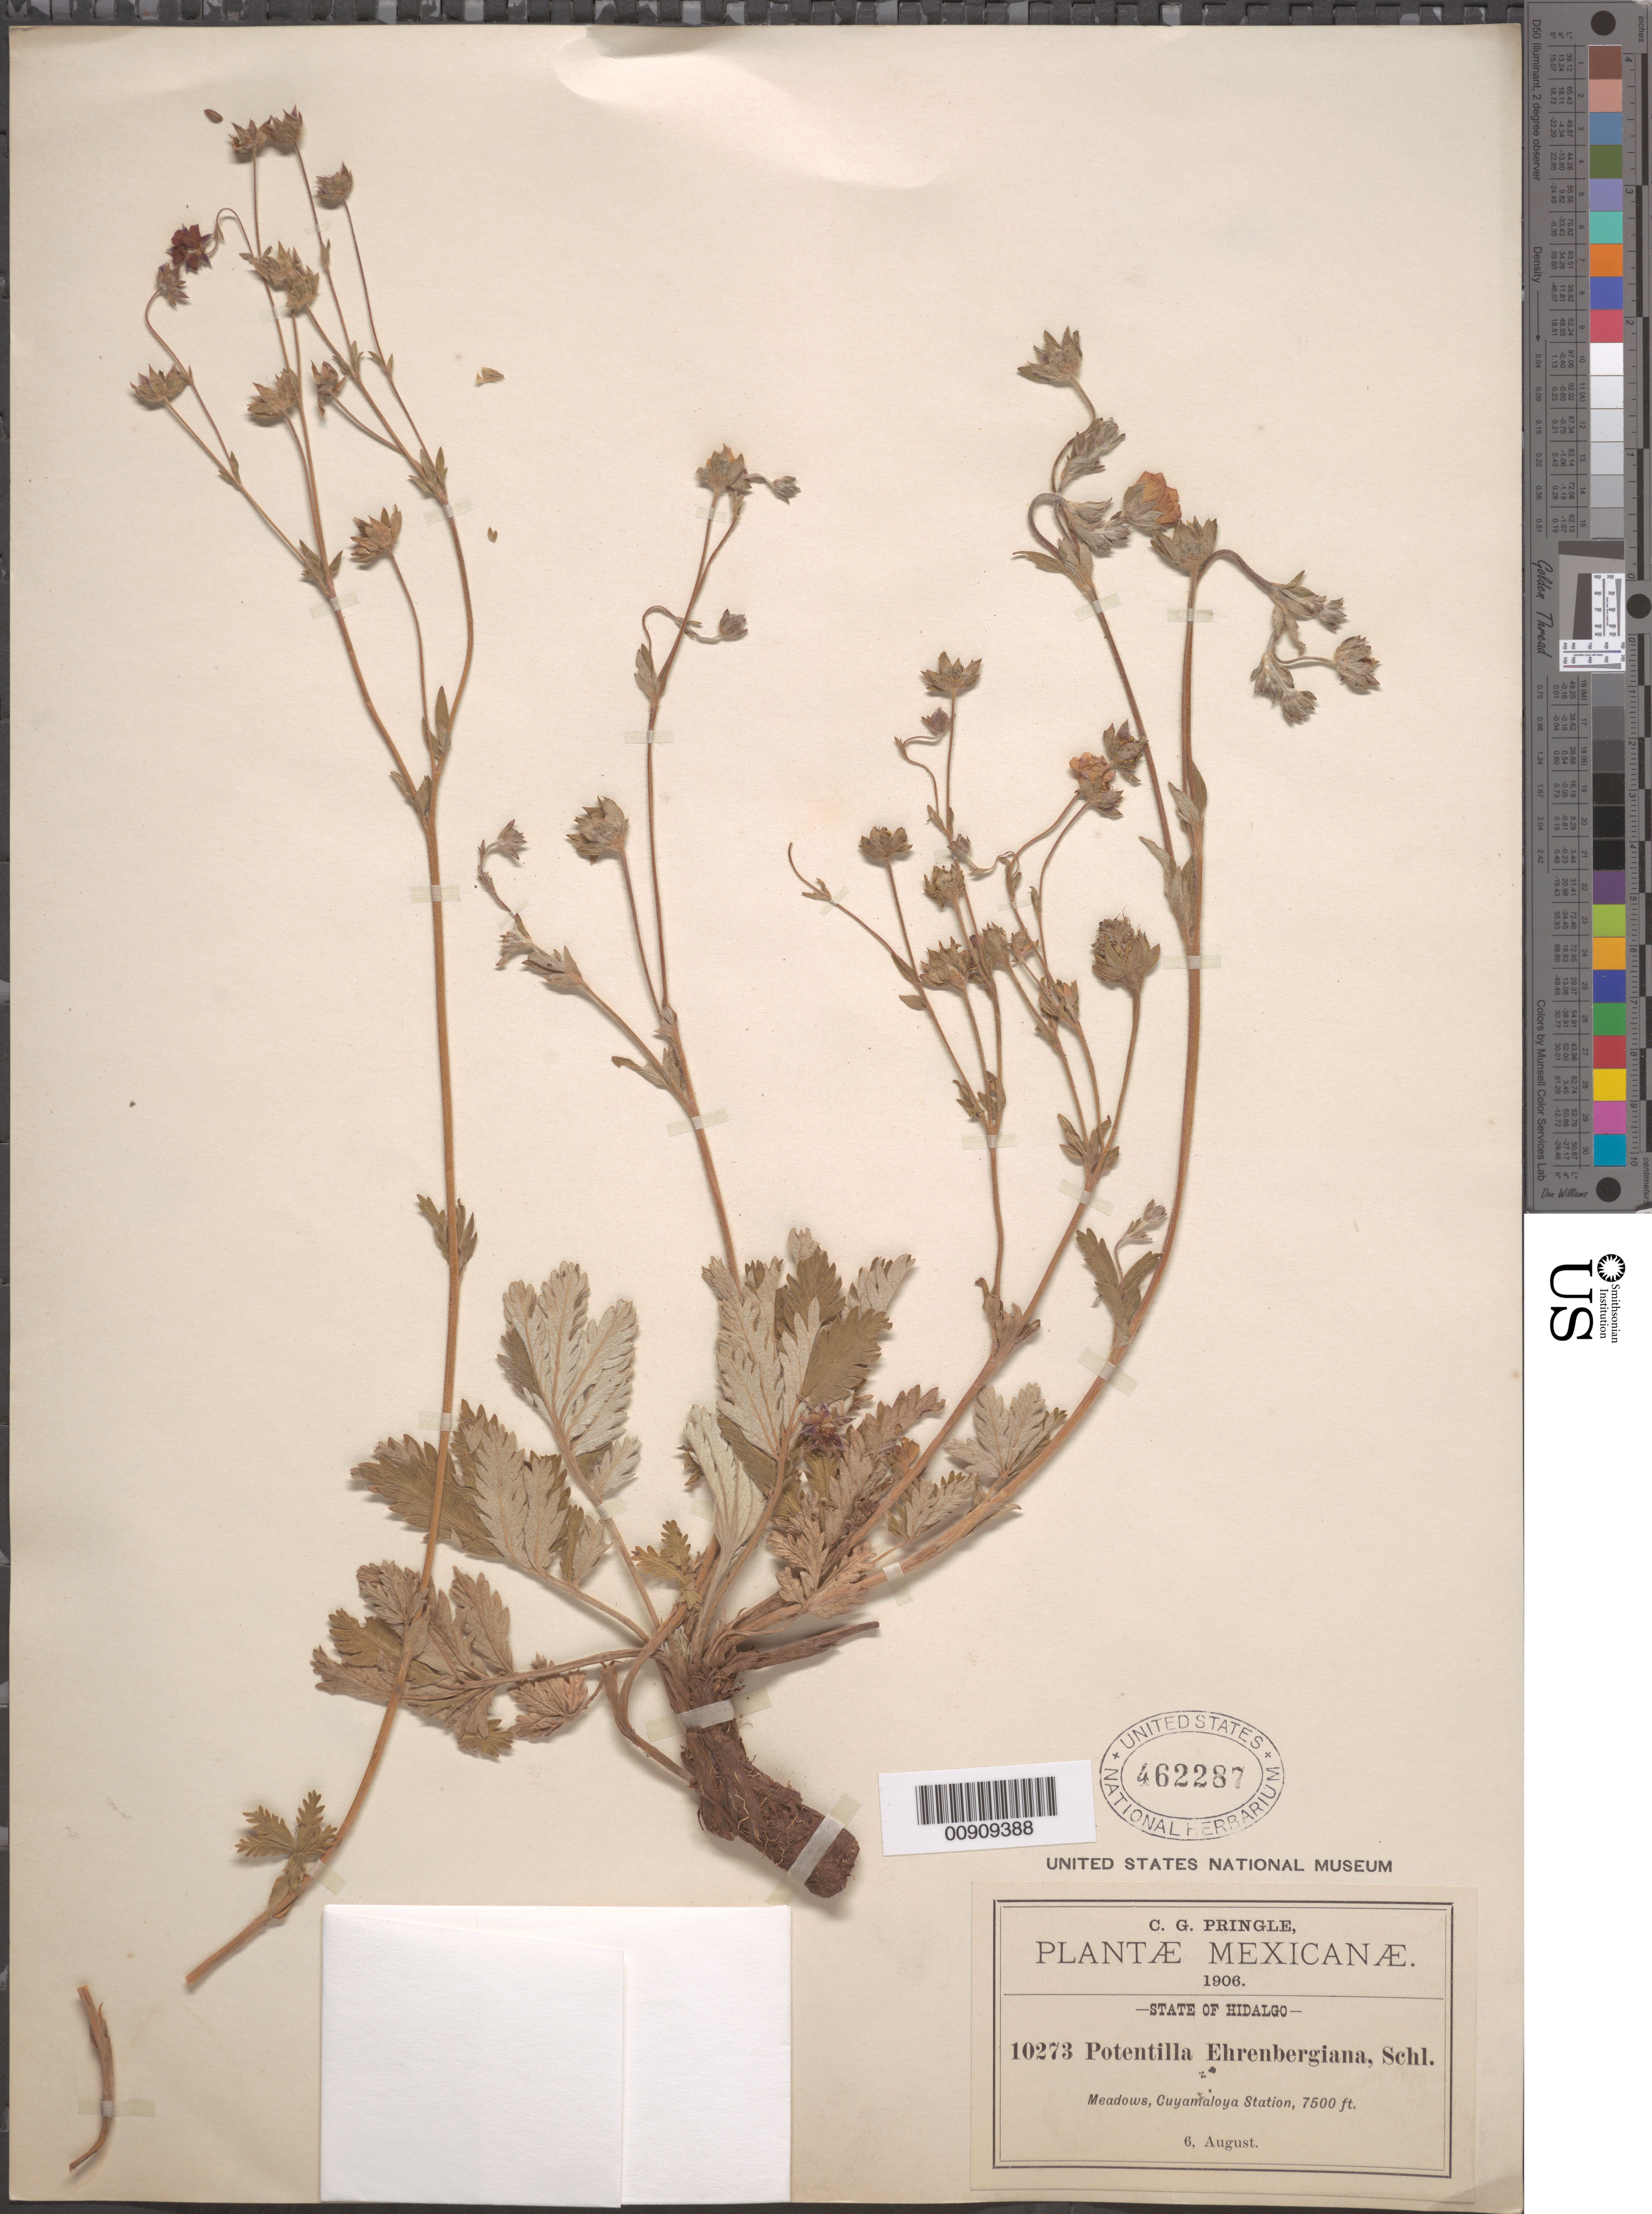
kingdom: Plantae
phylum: Tracheophyta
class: Magnoliopsida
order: Rosales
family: Rosaceae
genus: Potentilla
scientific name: Potentilla ehrenbergiana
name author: Schltdl.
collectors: C. G. Pringle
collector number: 10273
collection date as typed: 06 Aug 1906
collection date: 1906-08-06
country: Mexico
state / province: Hidalgo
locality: Cuyamaloya Station, State of Hidalgo.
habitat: Meadows.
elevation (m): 2286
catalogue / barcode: US 462287